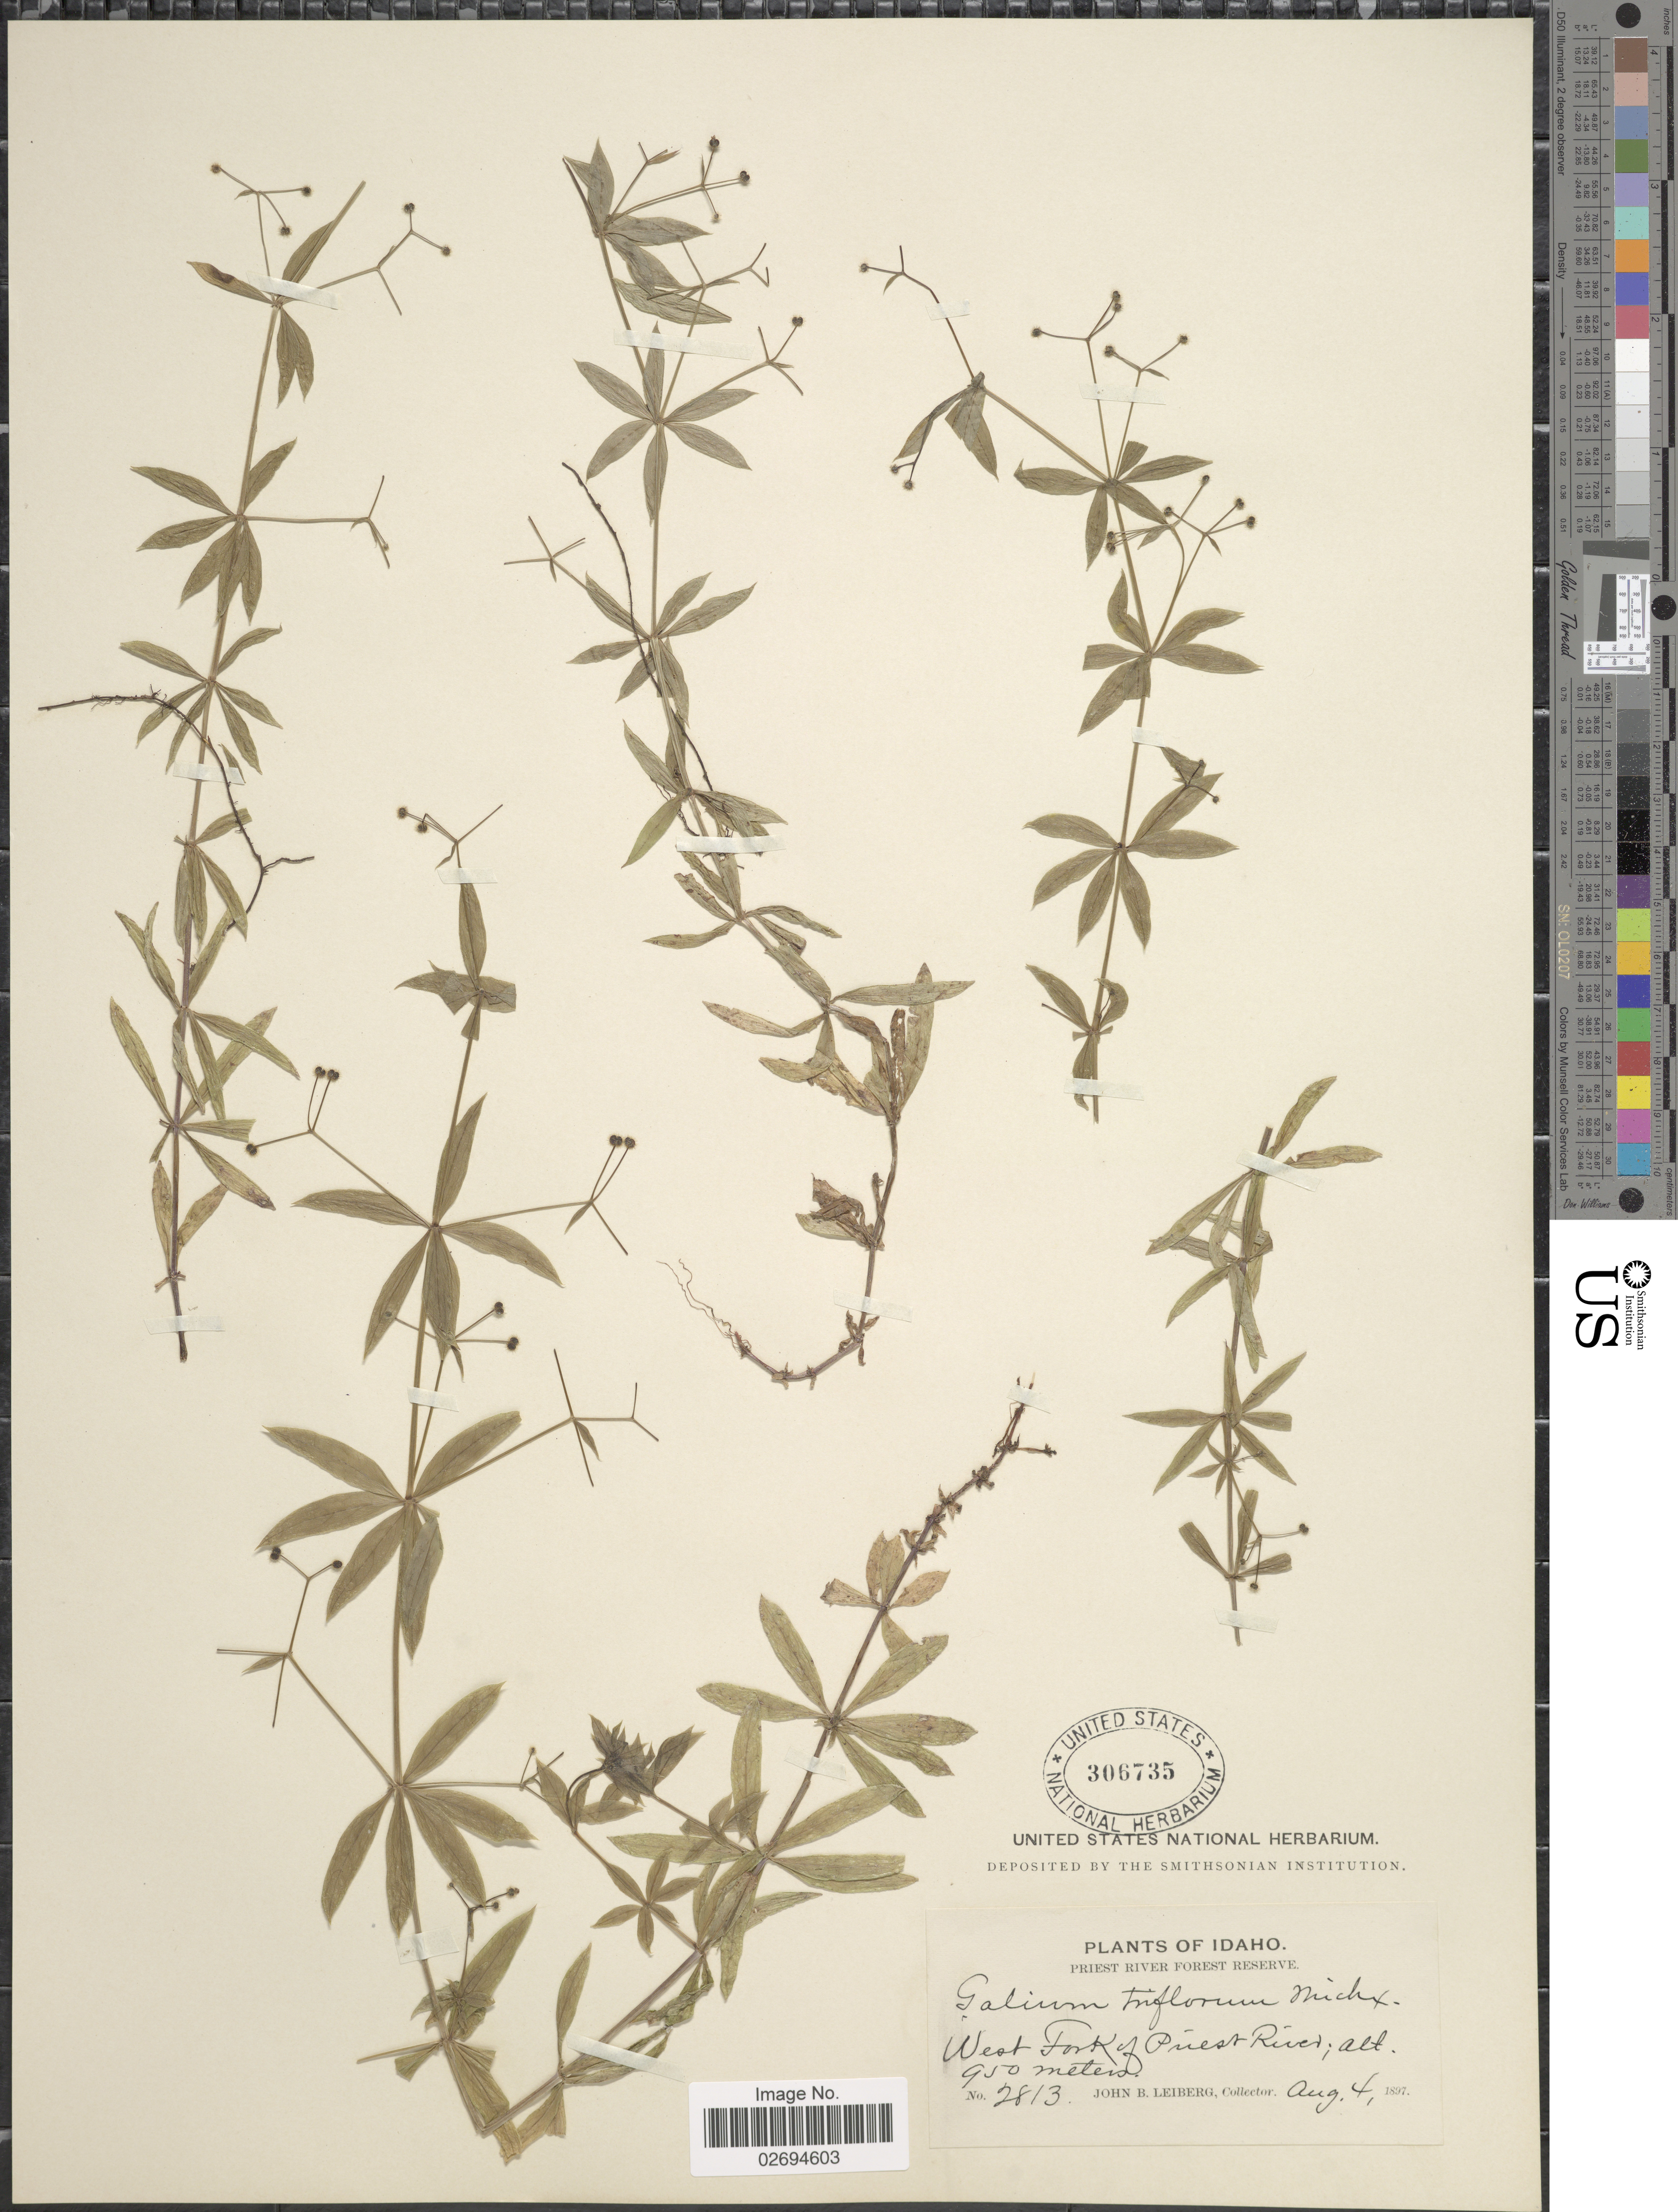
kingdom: Plantae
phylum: Tracheophyta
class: Magnoliopsida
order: Gentianales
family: Rubiaceae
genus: Galium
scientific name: Galium triflorum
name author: Michx.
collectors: J. B. Leiberg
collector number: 2813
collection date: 1897-08-04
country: United States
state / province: Idaho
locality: Priest River Forest Reserve. West Fork of Priest River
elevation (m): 950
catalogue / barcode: US 306735